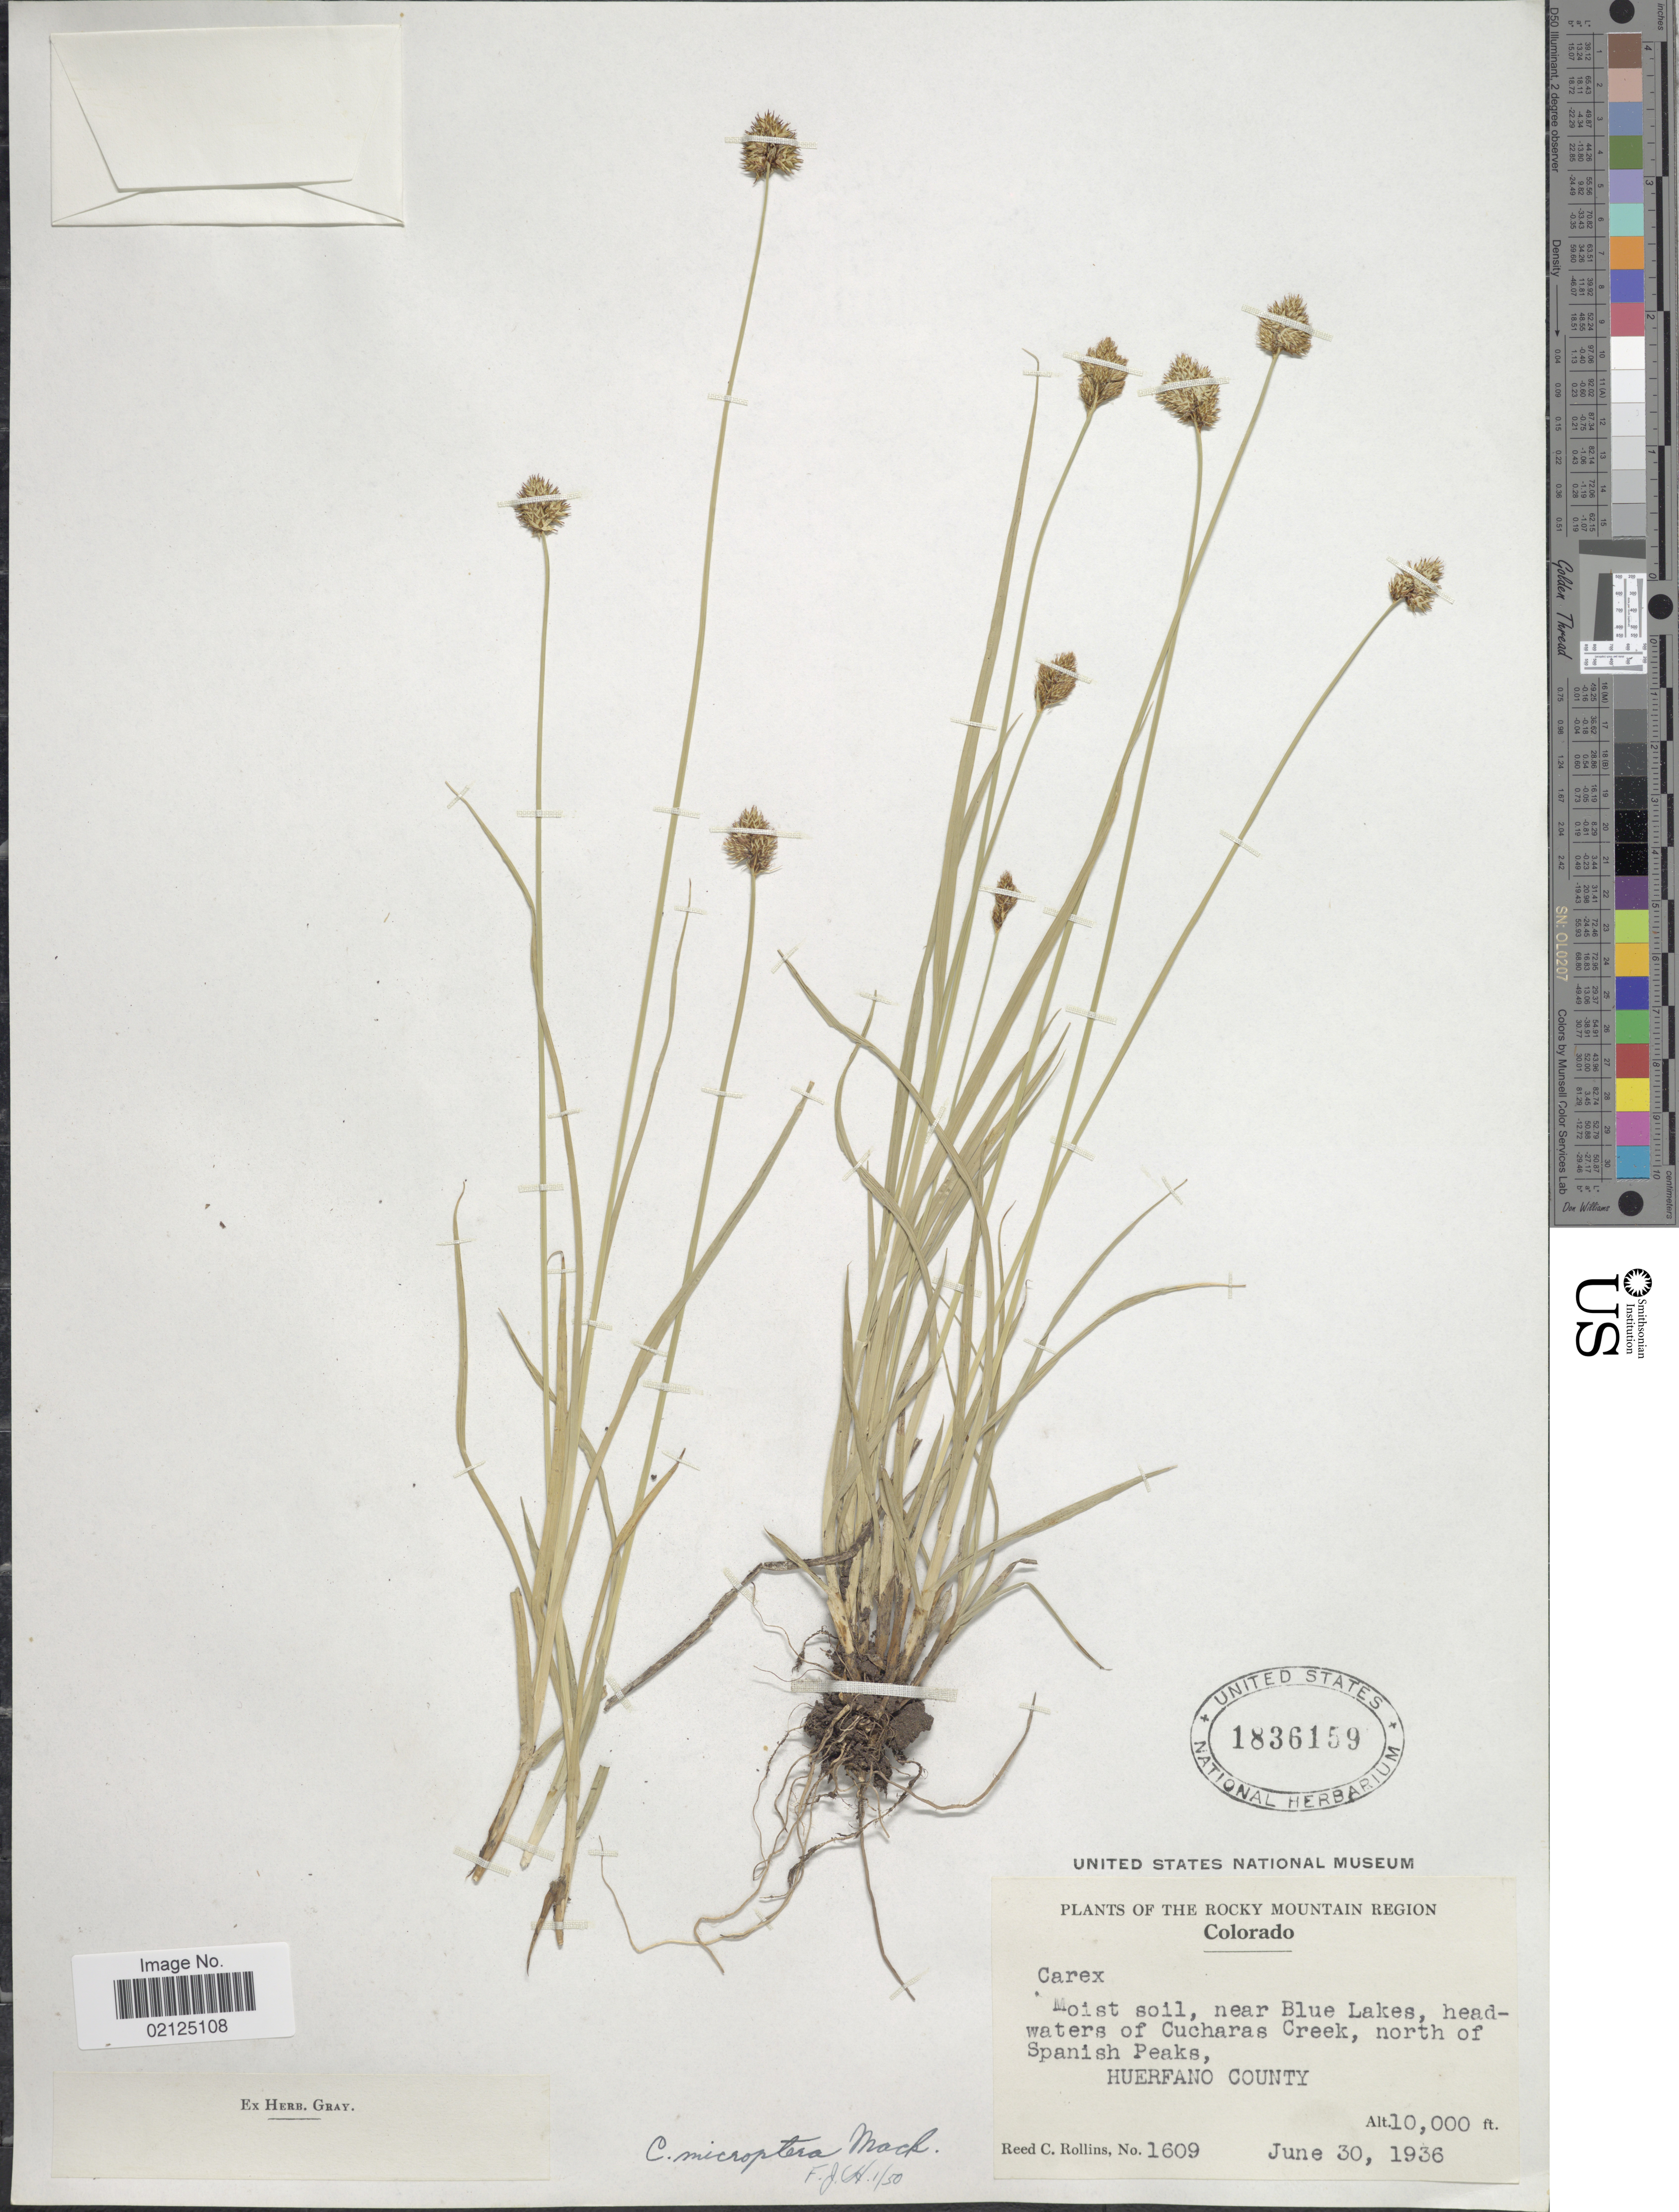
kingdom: Plantae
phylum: Tracheophyta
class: Liliopsida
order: Poales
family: Cyperaceae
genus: Carex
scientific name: Carex microptera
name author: Mack.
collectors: R. C. Rollins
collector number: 1609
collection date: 1936-06-30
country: United States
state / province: Colorado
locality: The Rocky Mountain Region, Near Blue Lakes, headwaters of Cucharas Creek, north of Spanish Peaks, Huerfano County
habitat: moist meadow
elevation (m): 3048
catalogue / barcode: US 1836159